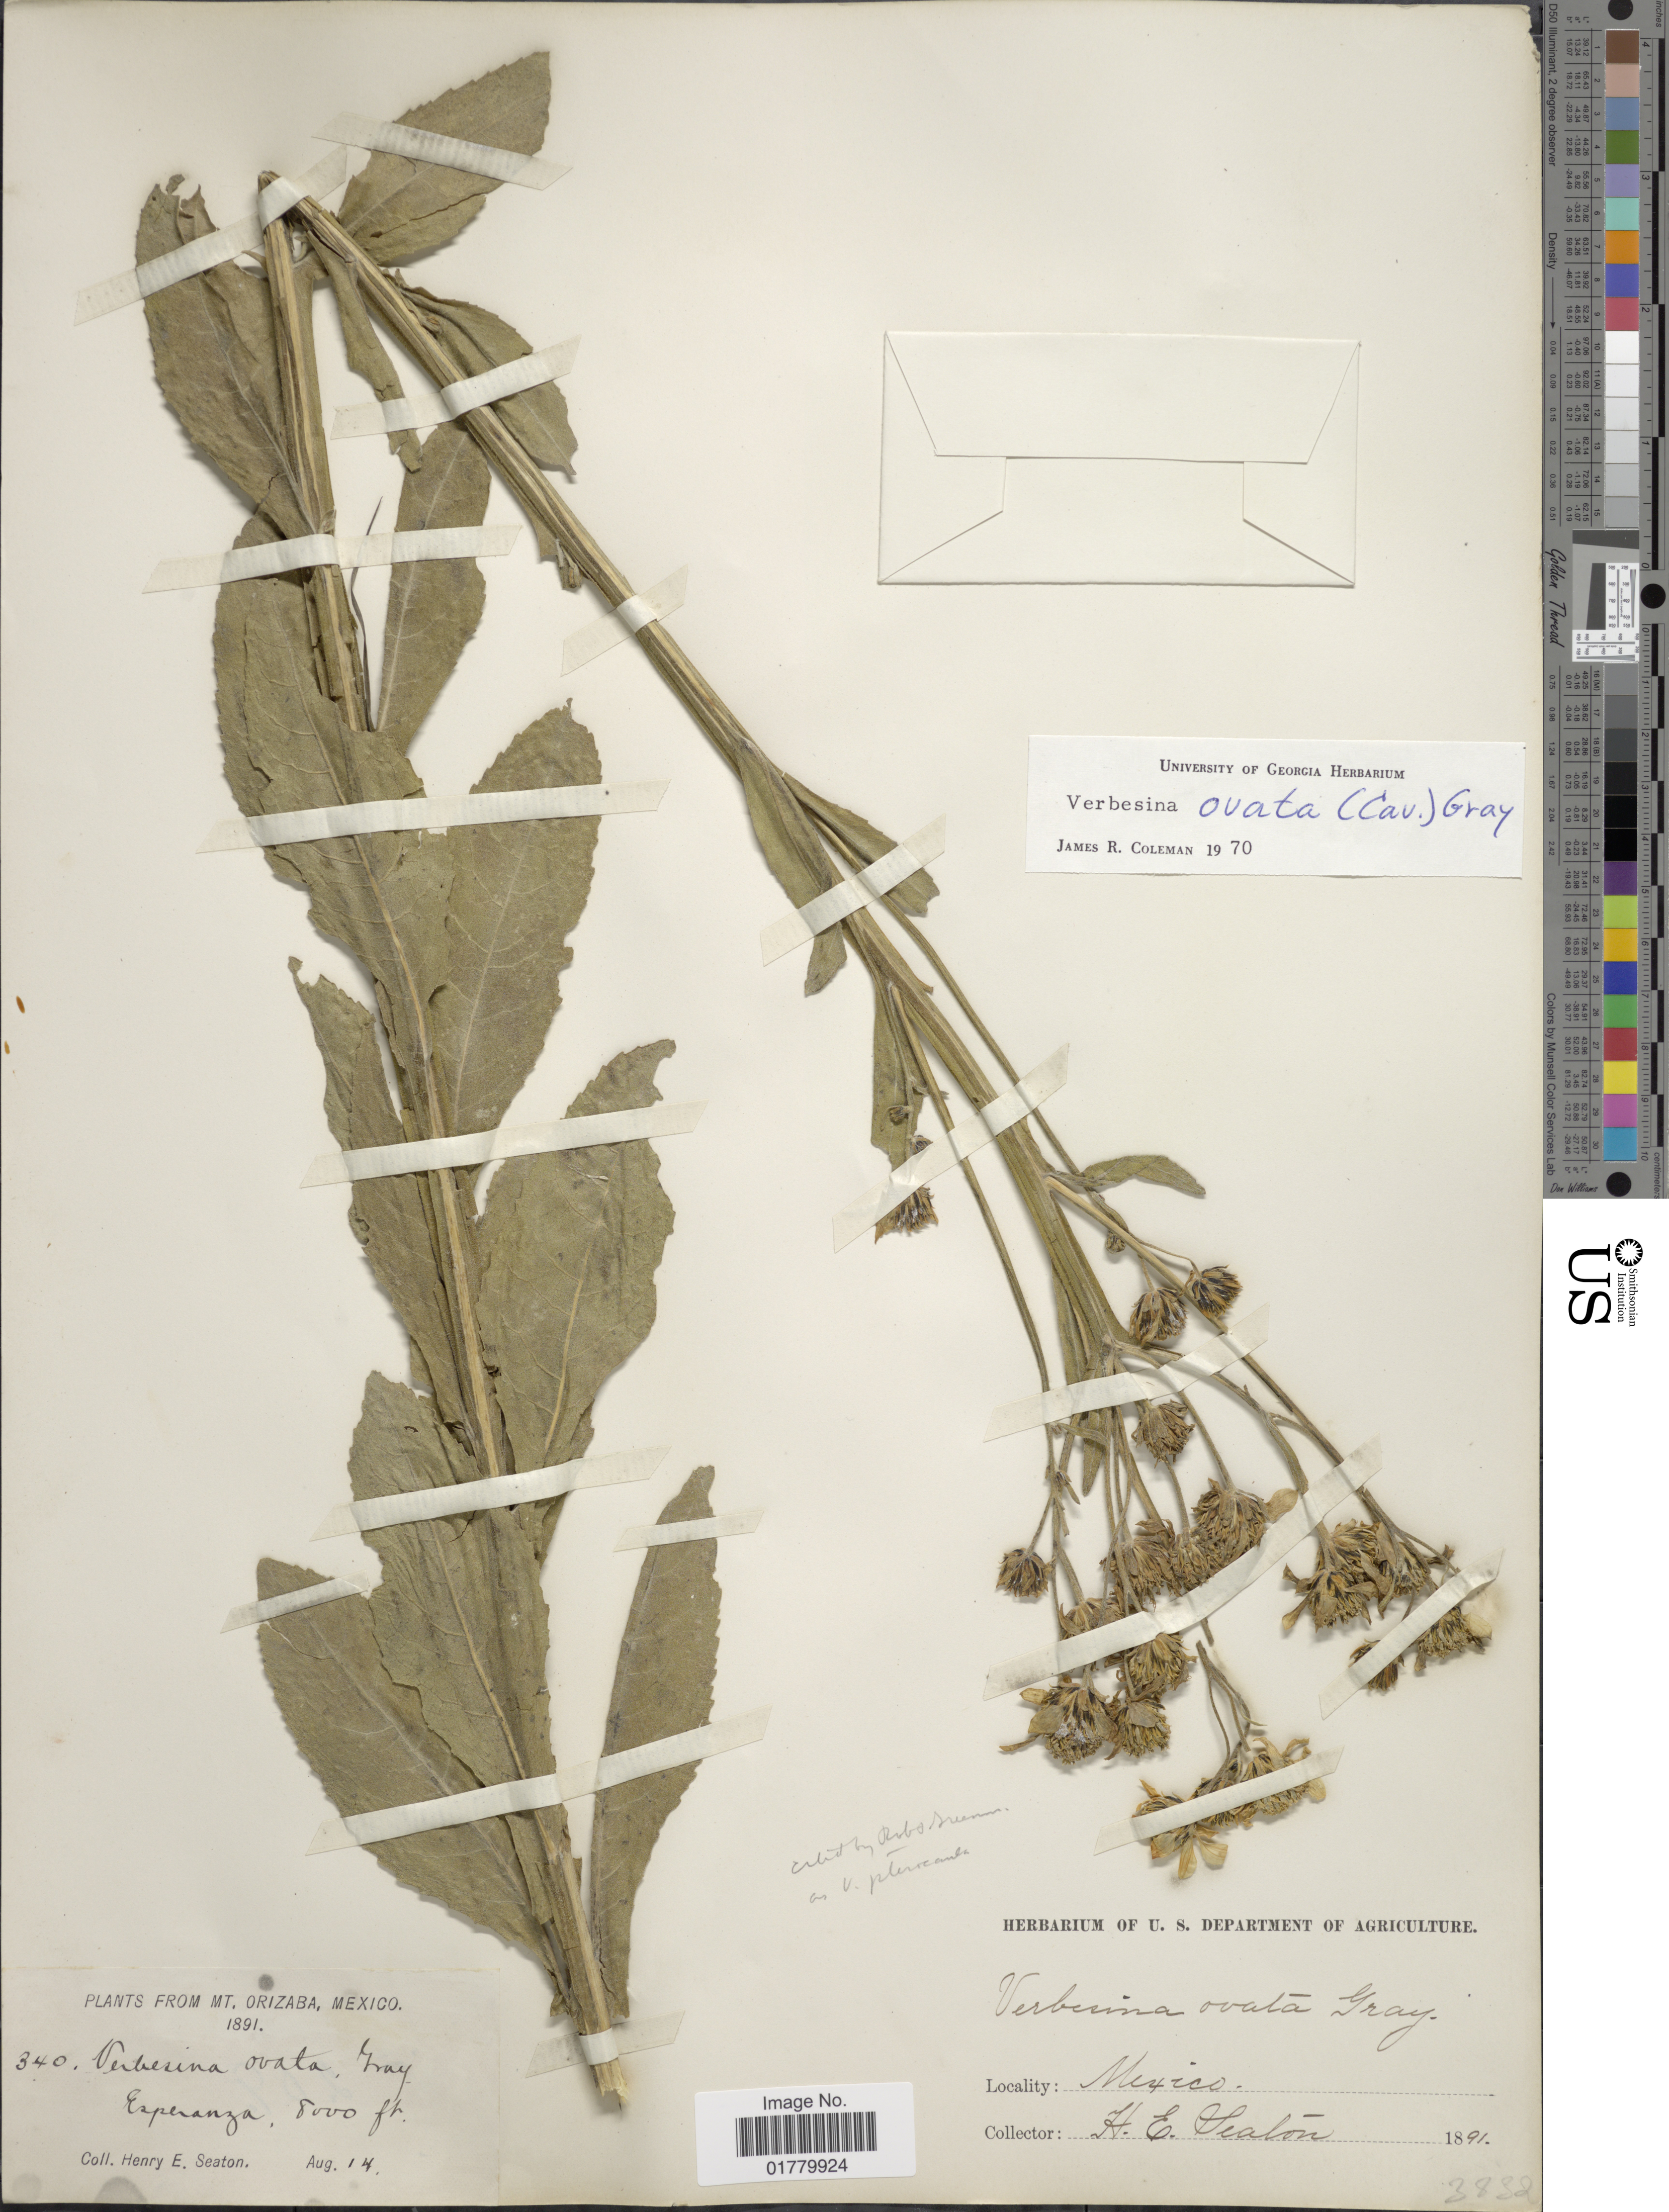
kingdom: Plantae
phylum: Tracheophyta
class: Magnoliopsida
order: Asterales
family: Asteraceae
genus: Verbesina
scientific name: Verbesina ovata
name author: (Cav.) A. Gray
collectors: H. Seaton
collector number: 340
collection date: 1891-08-14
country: Mexico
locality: From Mt. Orizaba, Esperanza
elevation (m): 2438